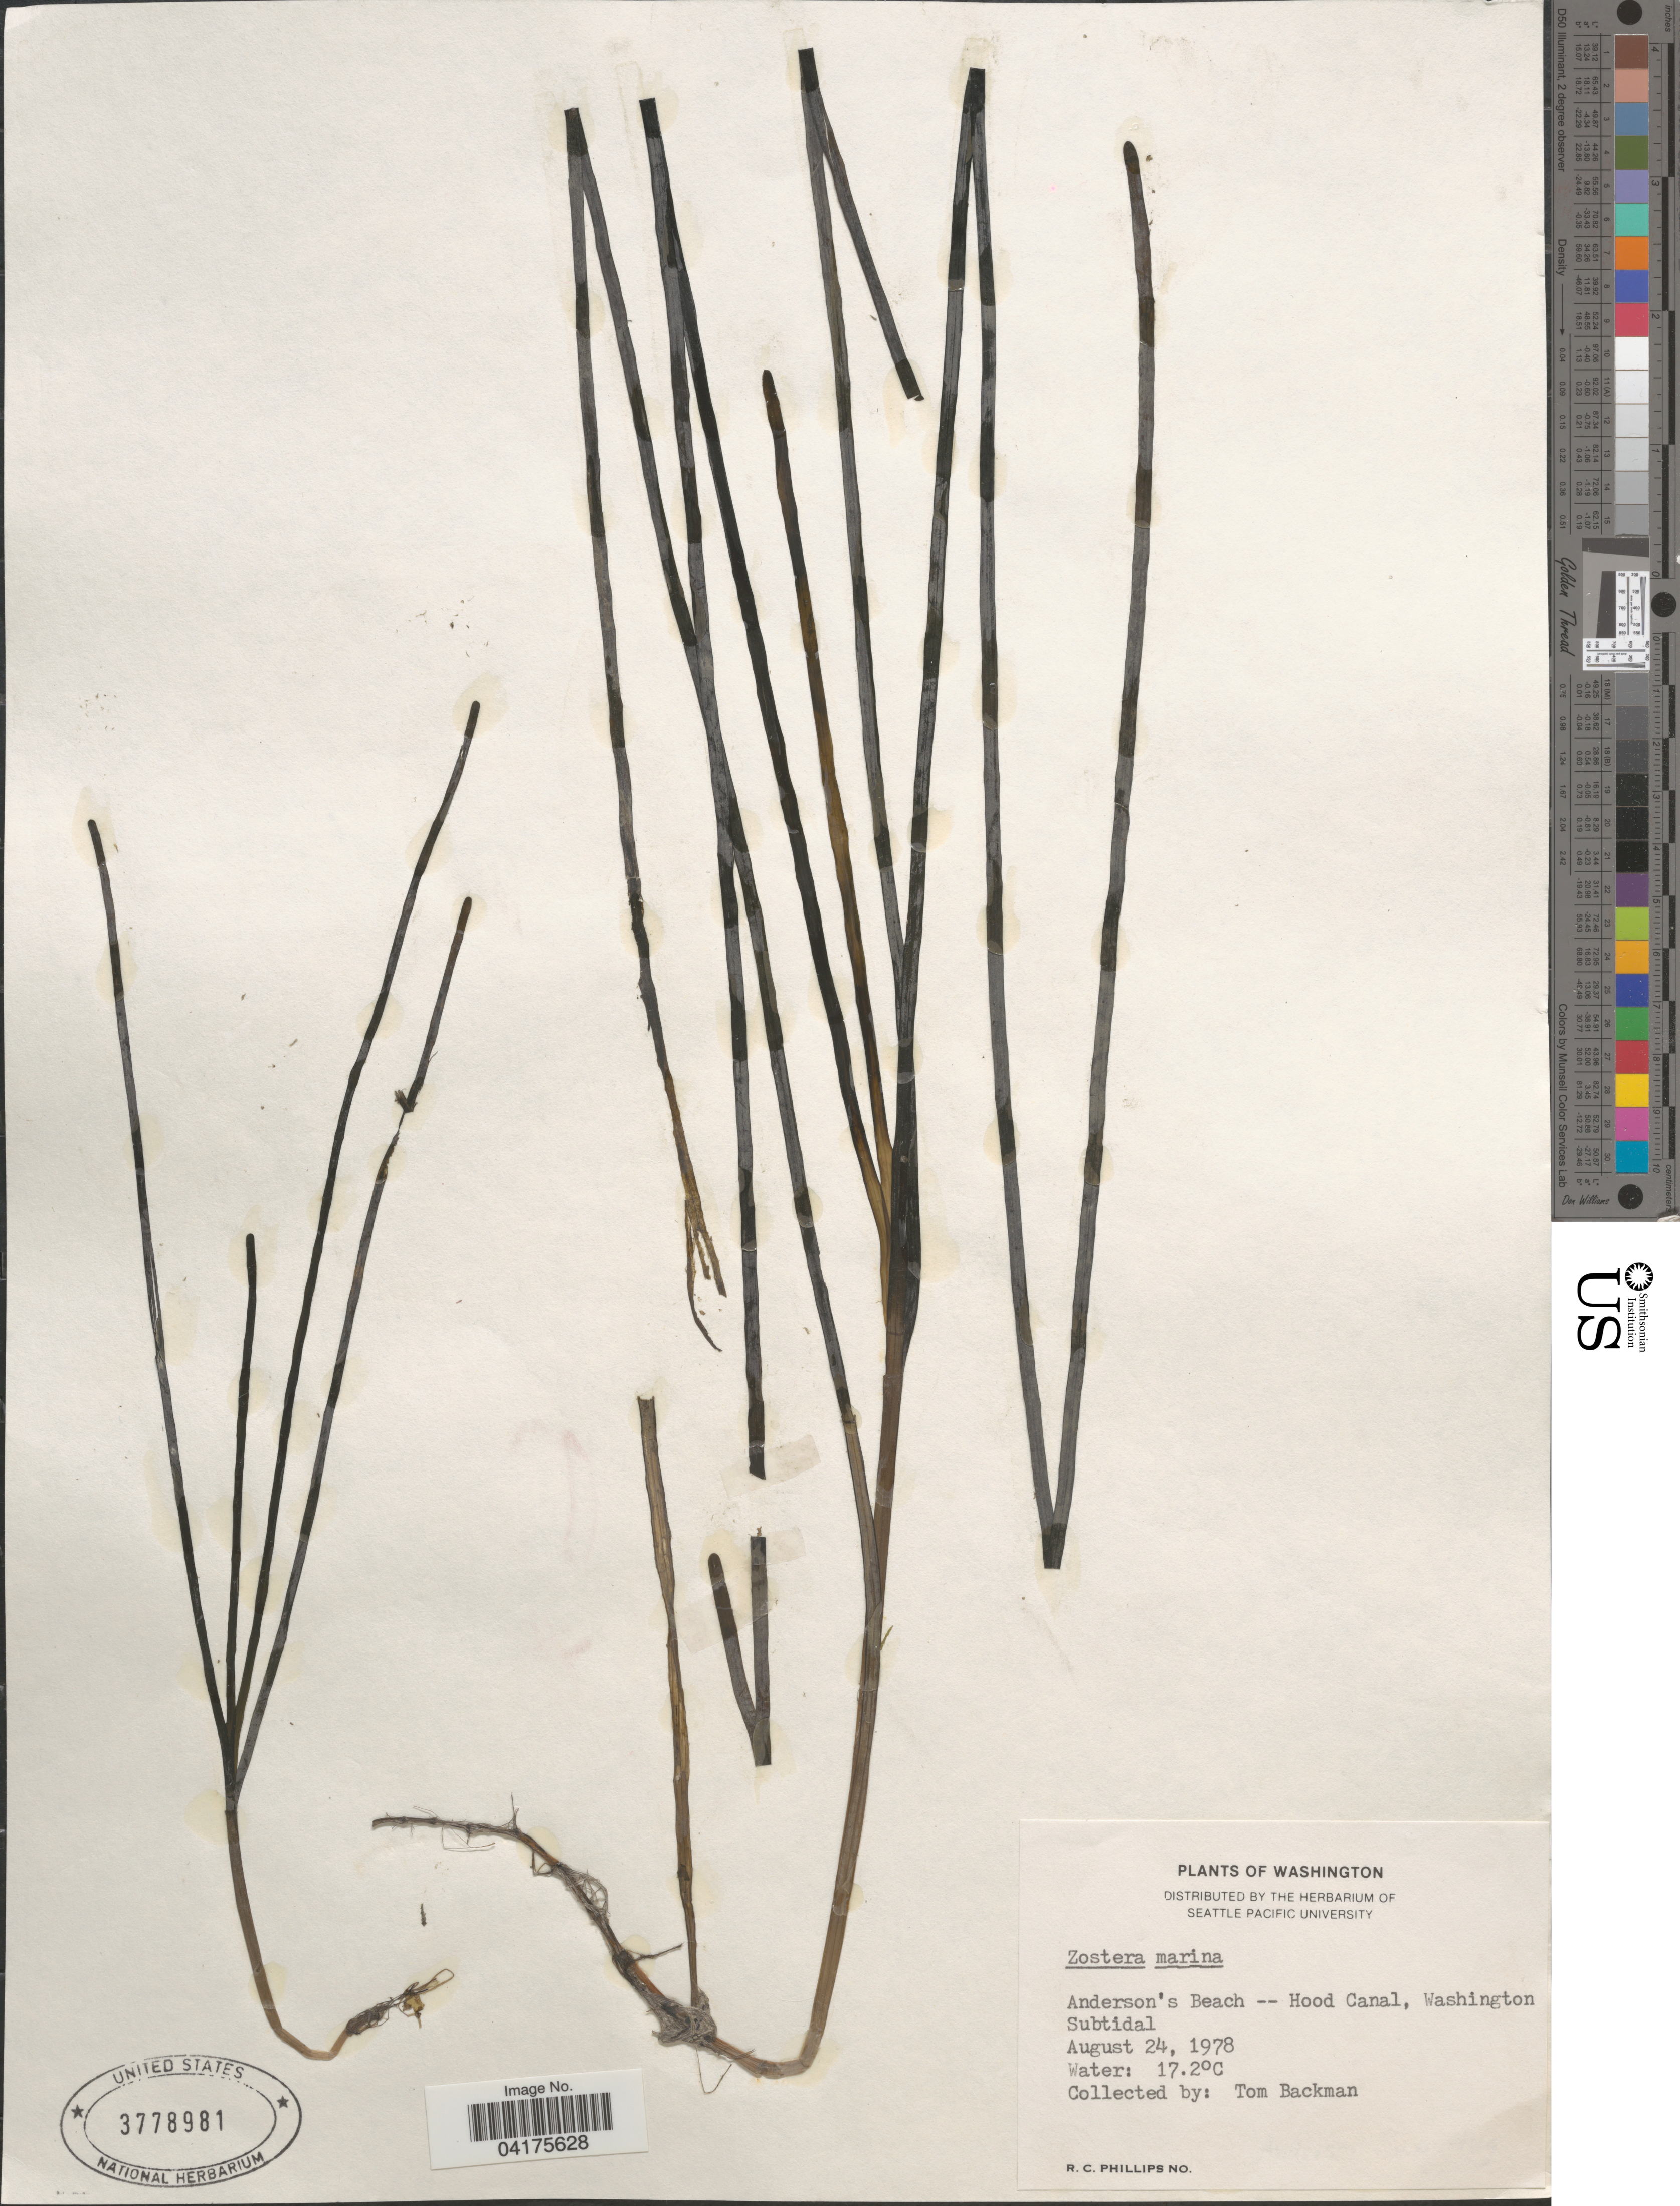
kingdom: Plantae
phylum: Tracheophyta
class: Liliopsida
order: Alismatales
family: Zosteraceae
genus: Zostera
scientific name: Zostera marina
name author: L.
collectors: T. Backman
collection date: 1978-08-24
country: United States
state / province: Washington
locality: Anderson's Beach -- Hood Canal.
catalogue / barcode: US 3778981